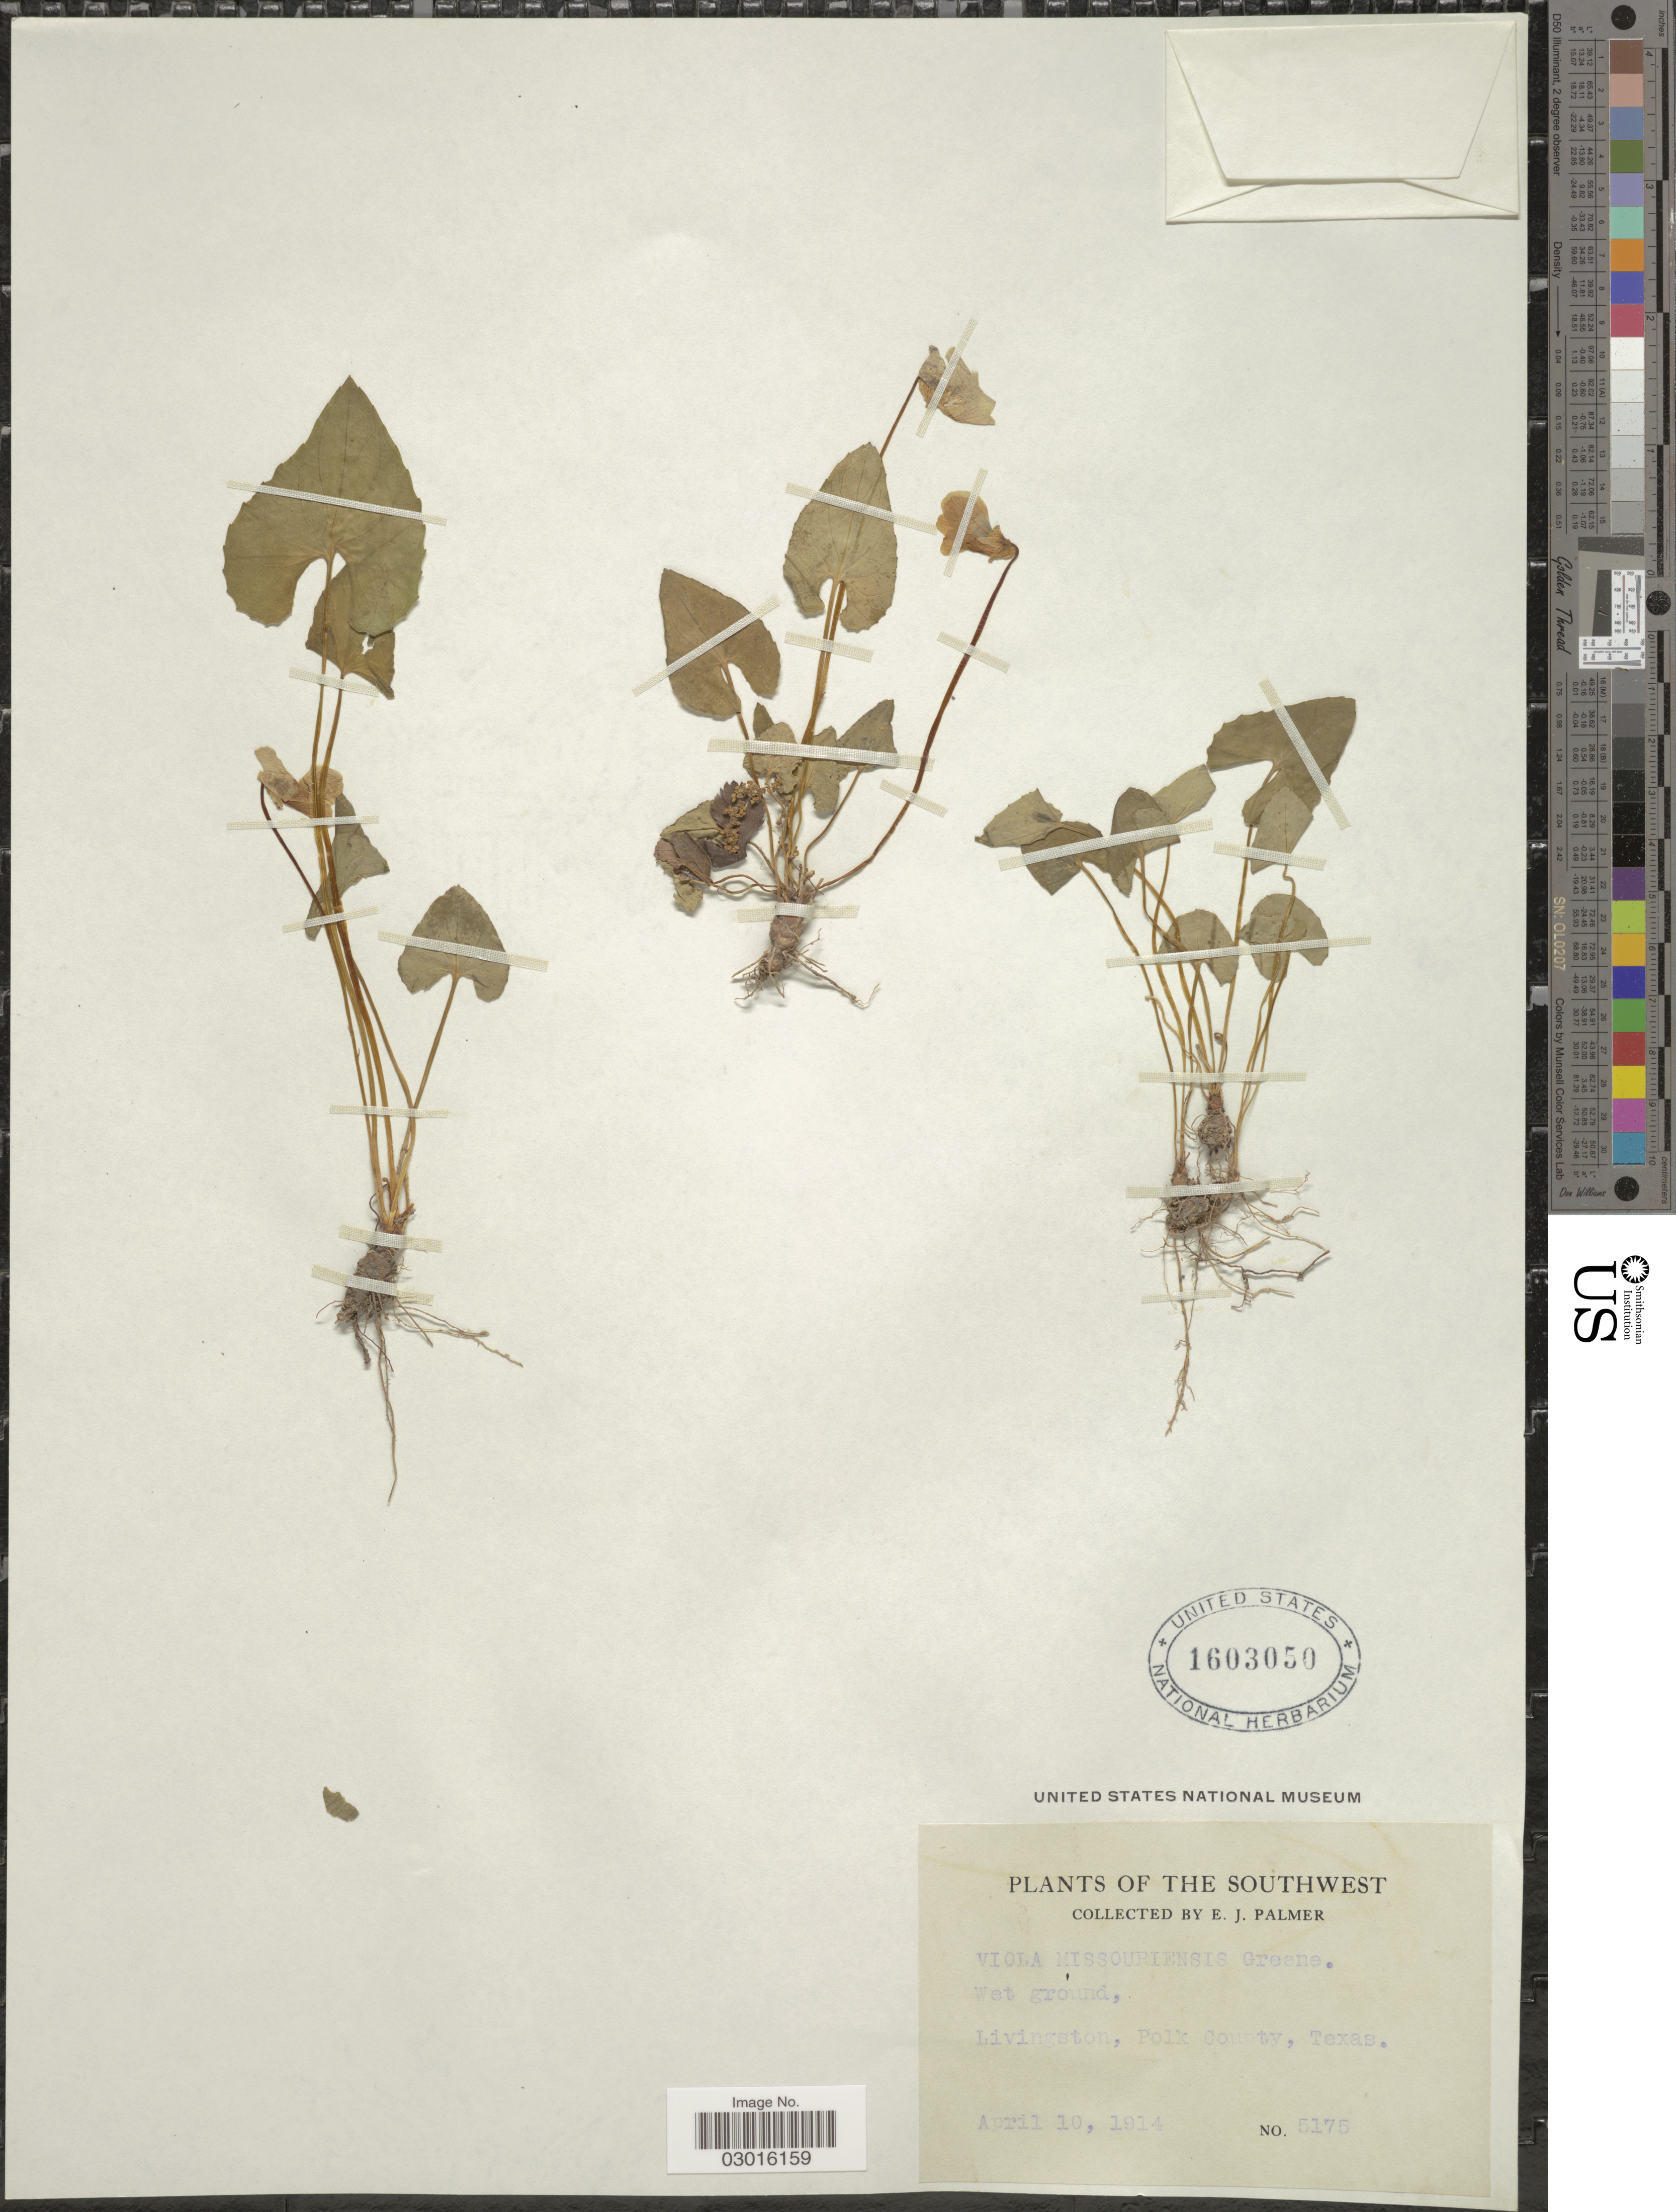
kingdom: Plantae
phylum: Tracheophyta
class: Magnoliopsida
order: Malpighiales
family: Violaceae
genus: Viola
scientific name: Viola missouriensis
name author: Greene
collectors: E. J. Palmer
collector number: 5175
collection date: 1914-04-10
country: United States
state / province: Texas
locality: The Southwest, Livingston, Polk County.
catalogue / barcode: US 1603050